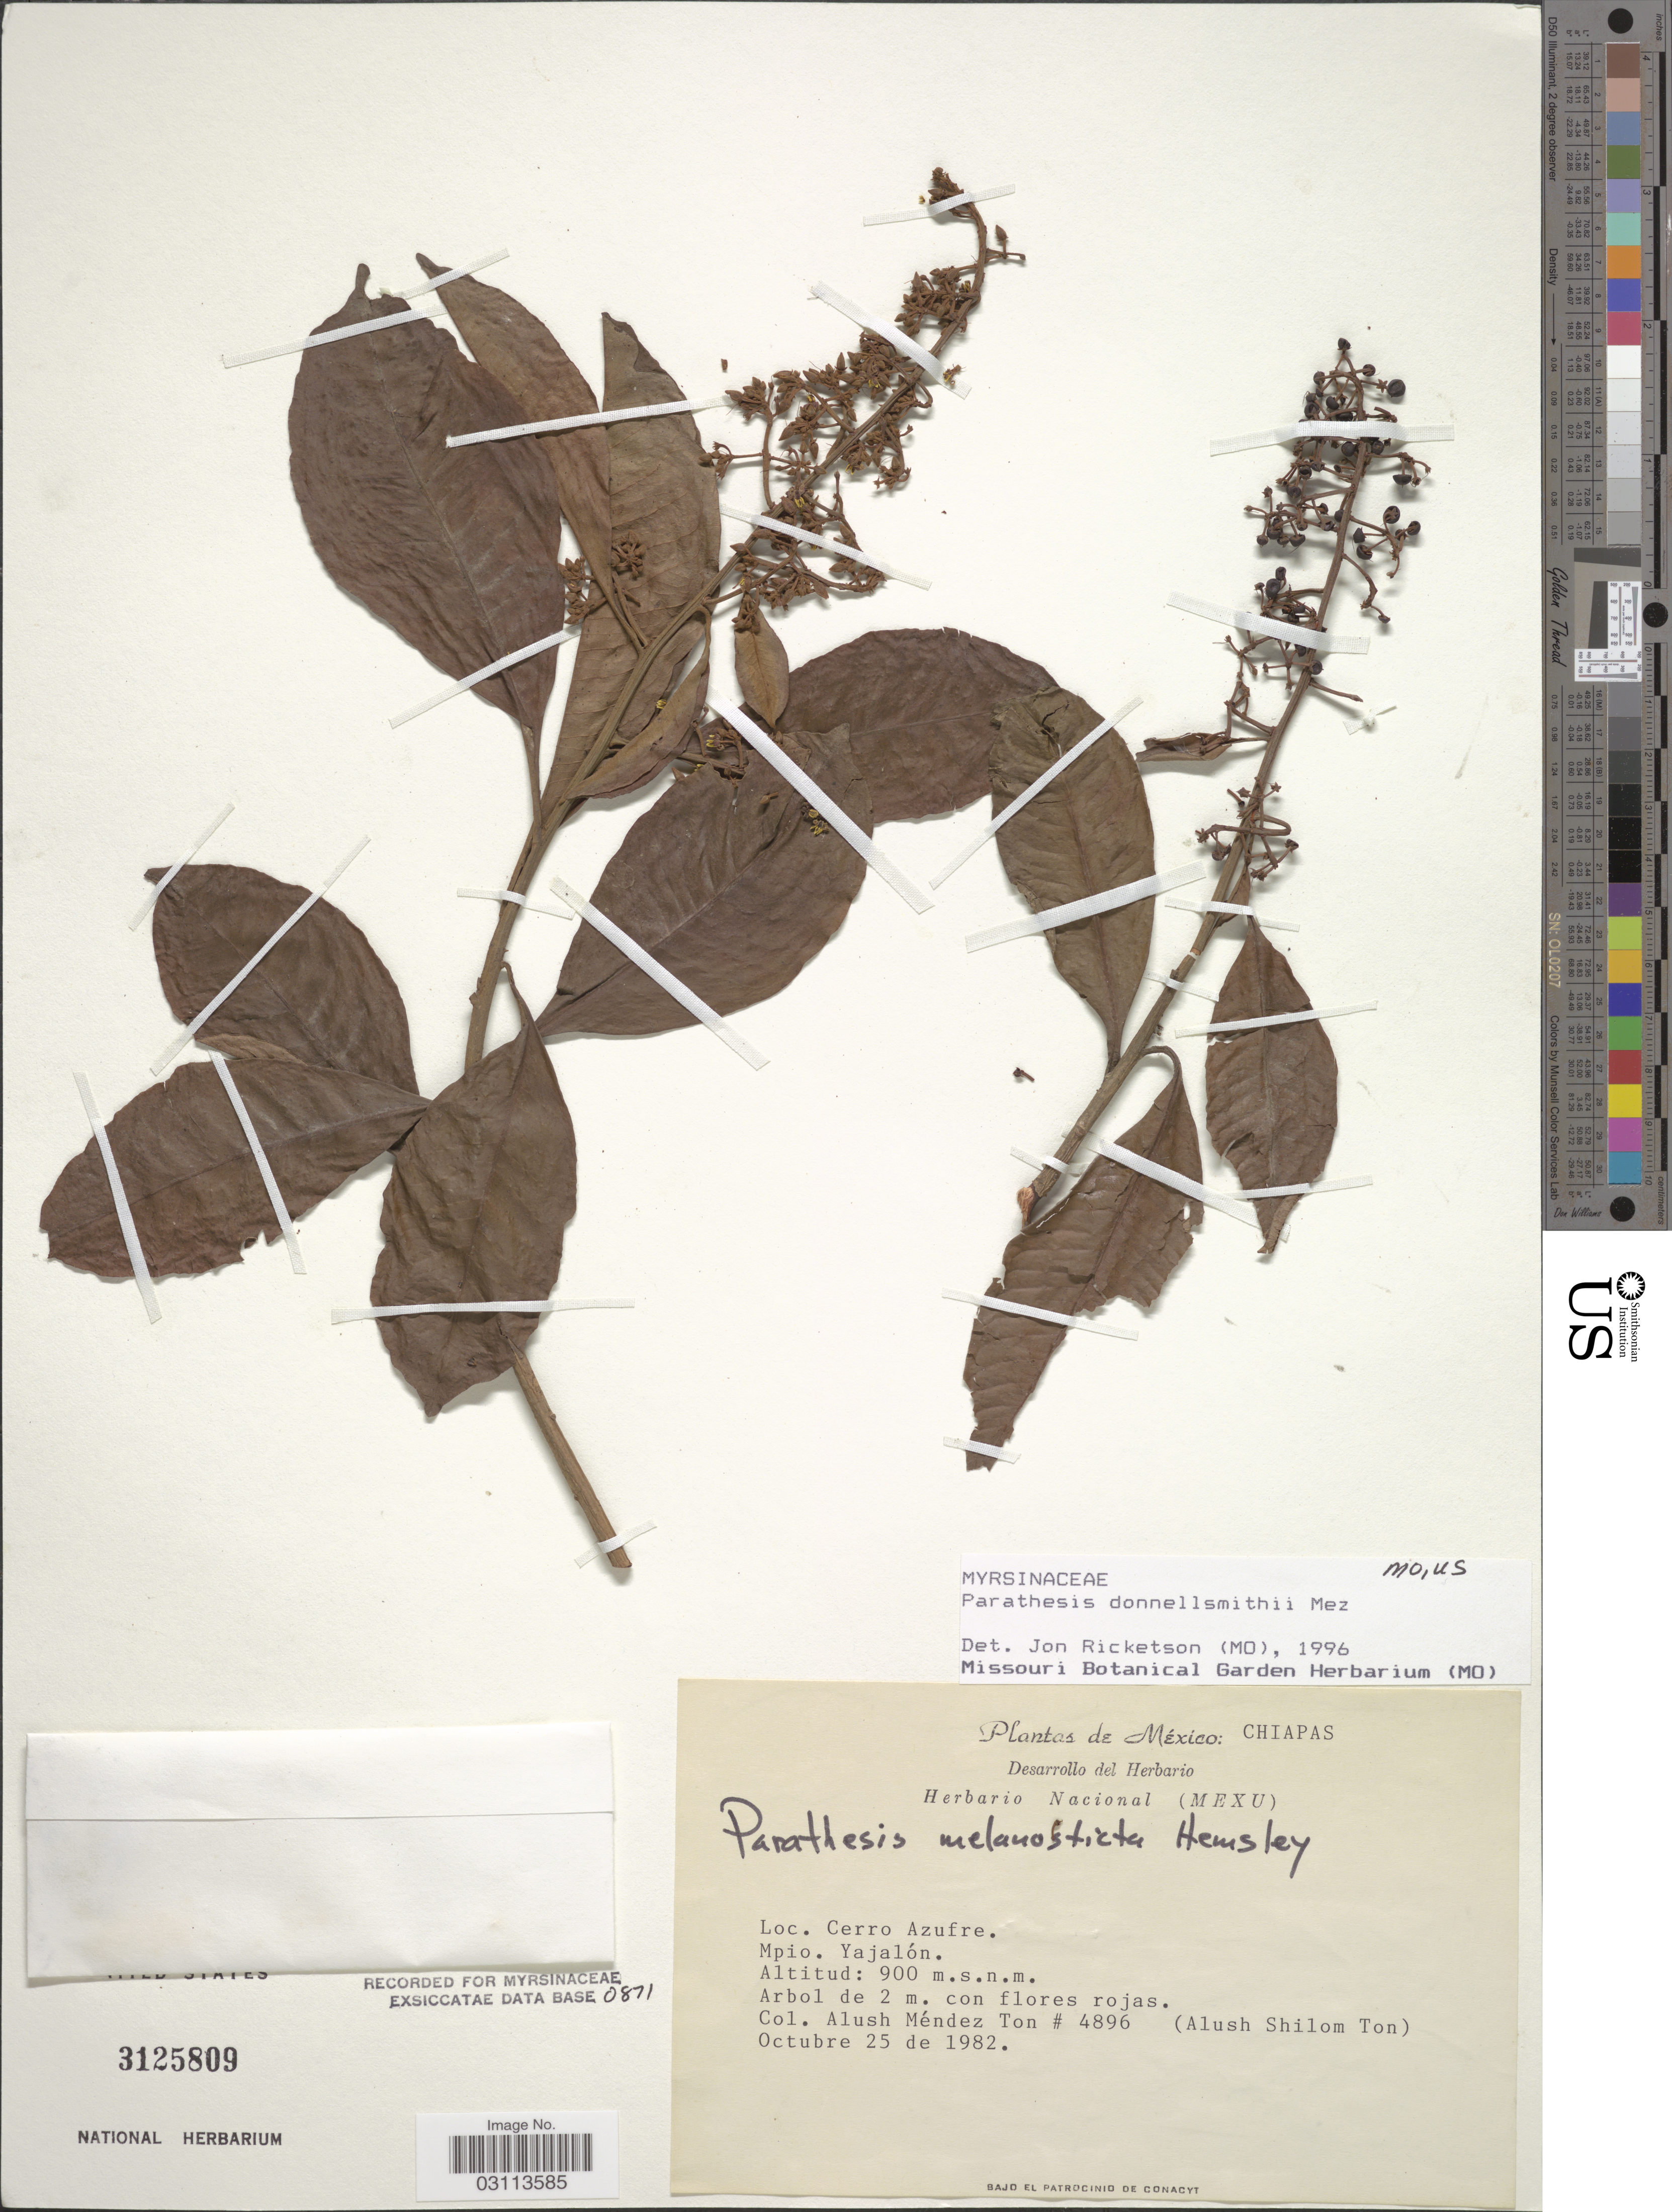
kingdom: Plantae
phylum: Tracheophyta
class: Magnoliopsida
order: Ericales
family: Primulaceae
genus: Parathesis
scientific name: Parathesis donnell-smithii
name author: Mez in Engl.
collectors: A. Méndez Ton & A. S. Ton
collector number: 4896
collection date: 1985-10-25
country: Mexico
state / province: Chiapas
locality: Cerro Azufre. Mpio. Yajalón.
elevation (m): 900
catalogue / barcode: US 3125809